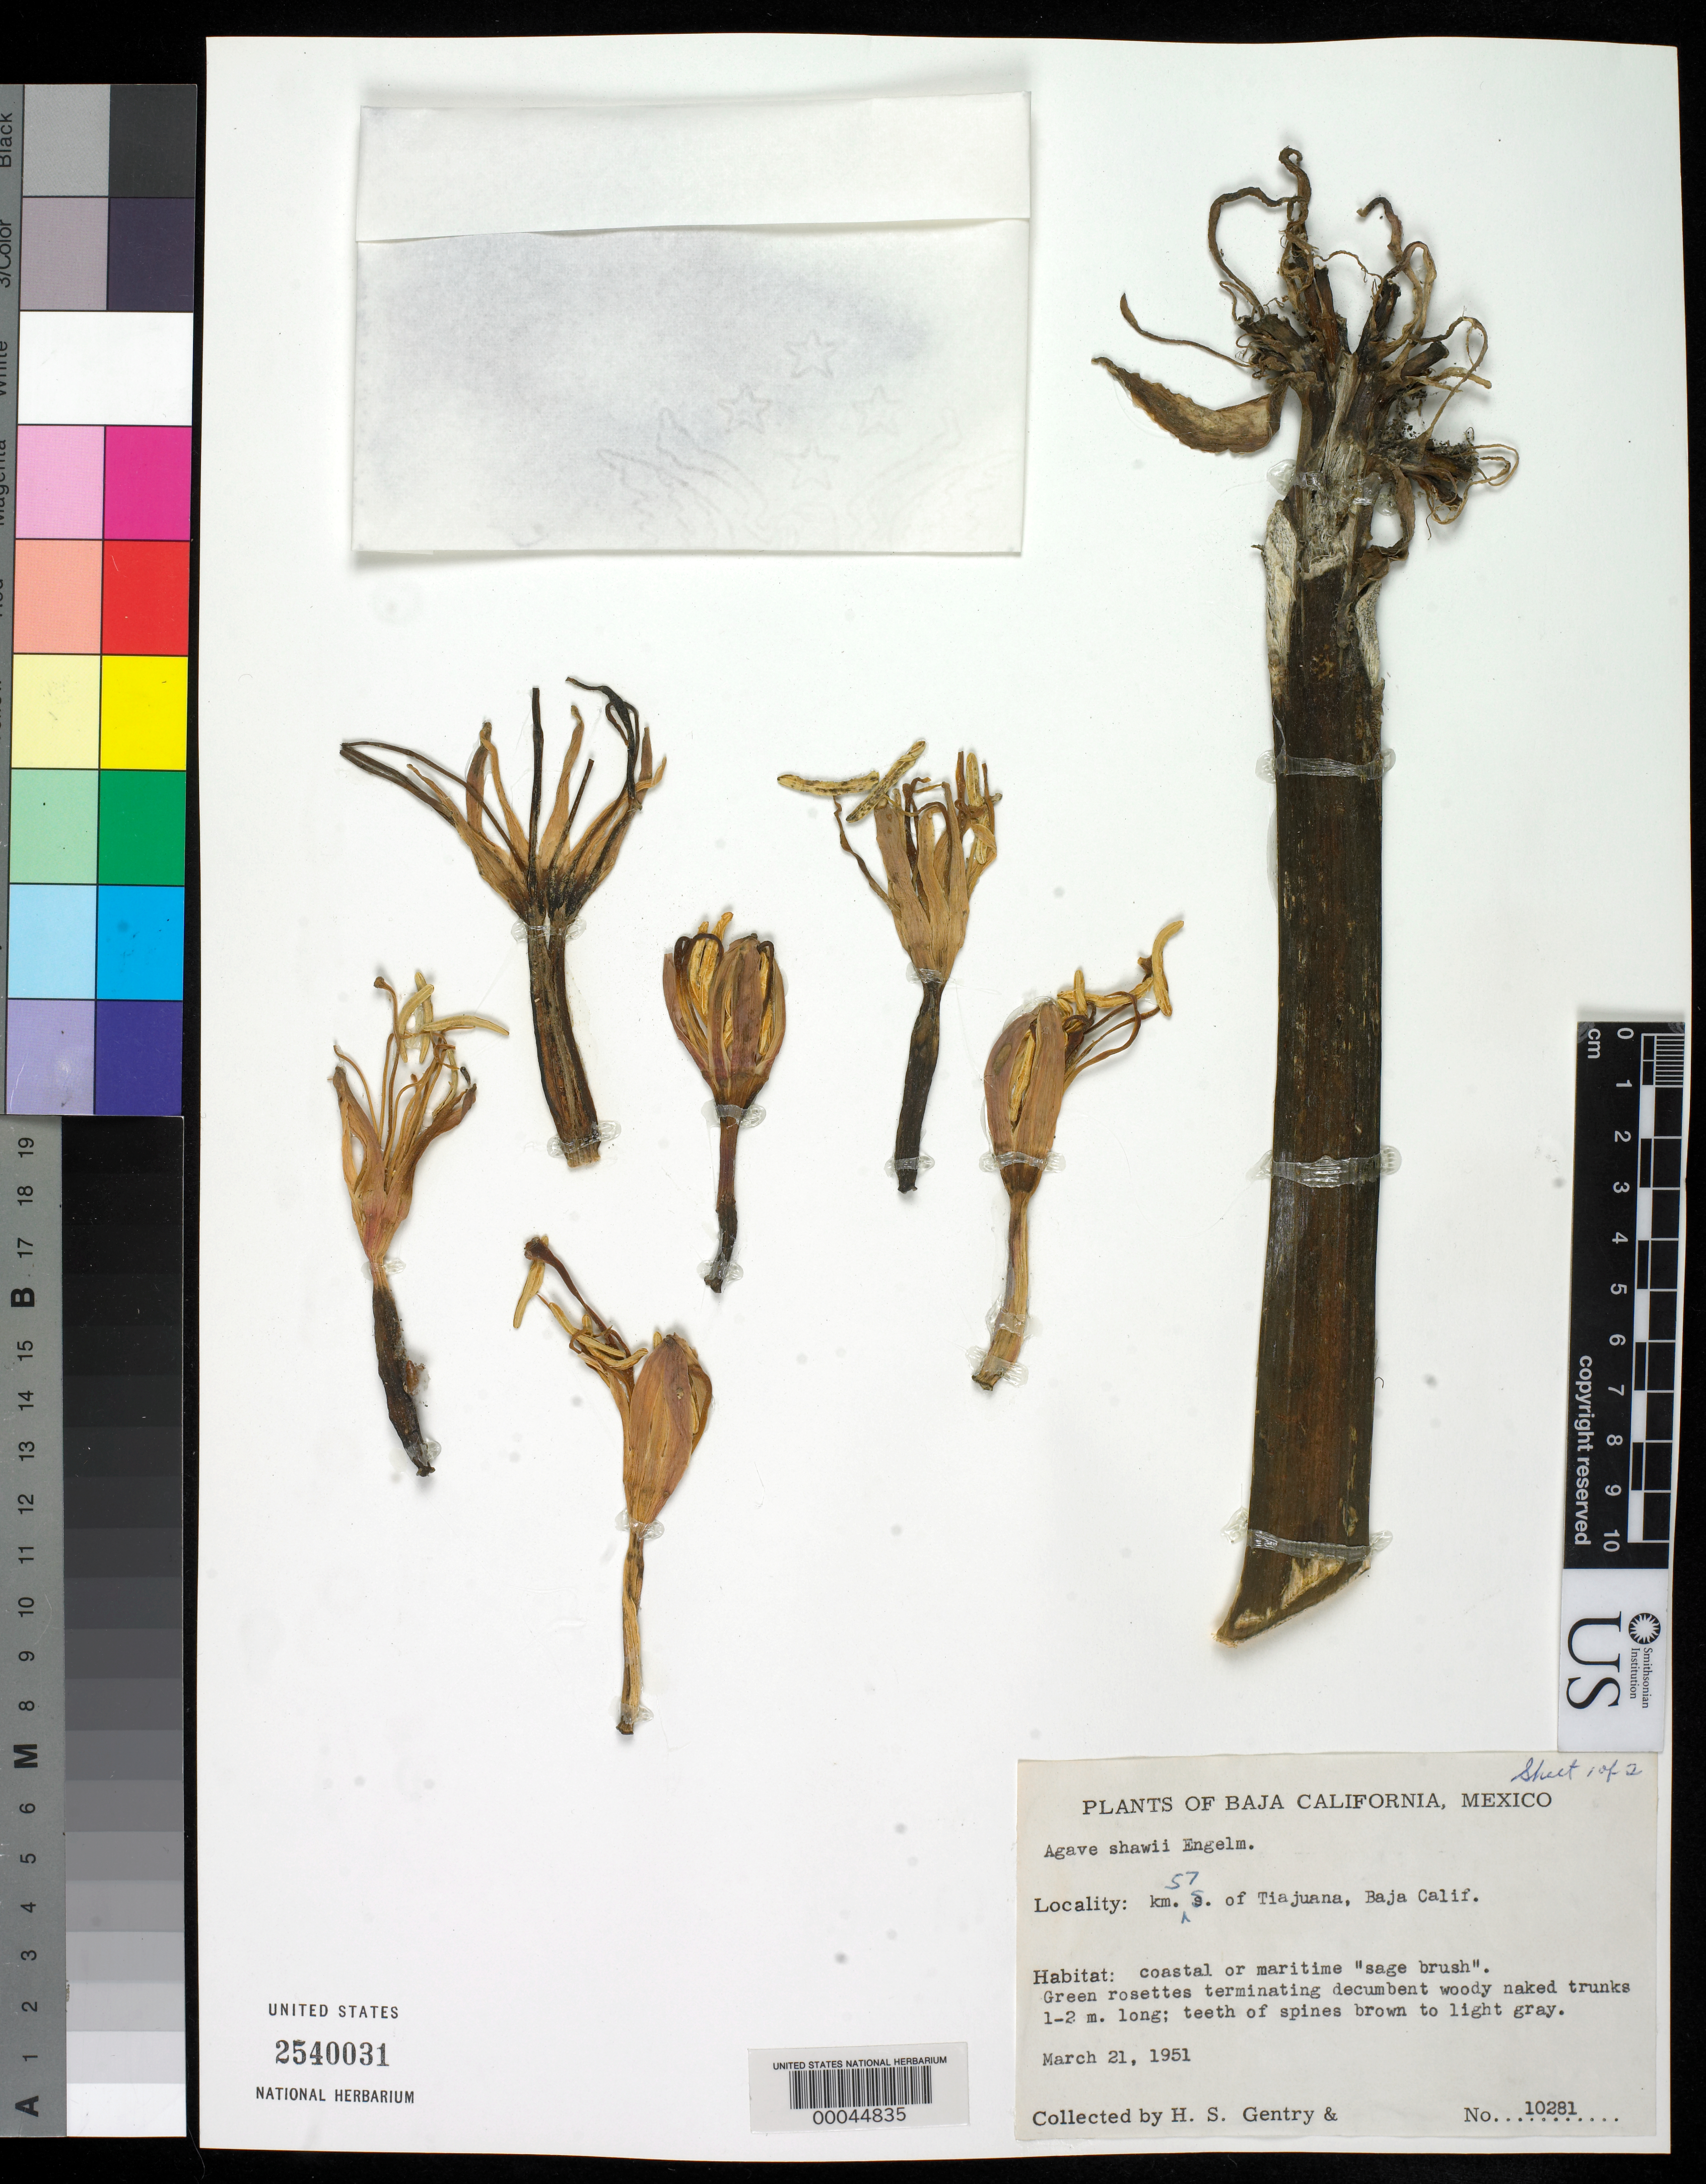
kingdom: Plantae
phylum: Tracheophyta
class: Liliopsida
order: Asparagales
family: Asparagaceae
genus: Agave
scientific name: Agave shawii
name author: Engelm.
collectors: H. S. Gentry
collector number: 10281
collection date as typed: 21 Mar 1951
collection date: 1951-03-21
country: Mexico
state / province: Baja California Norte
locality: Km 57 S of Tiajuana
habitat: Coastal or maritime "sage brush"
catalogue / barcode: US 2540031